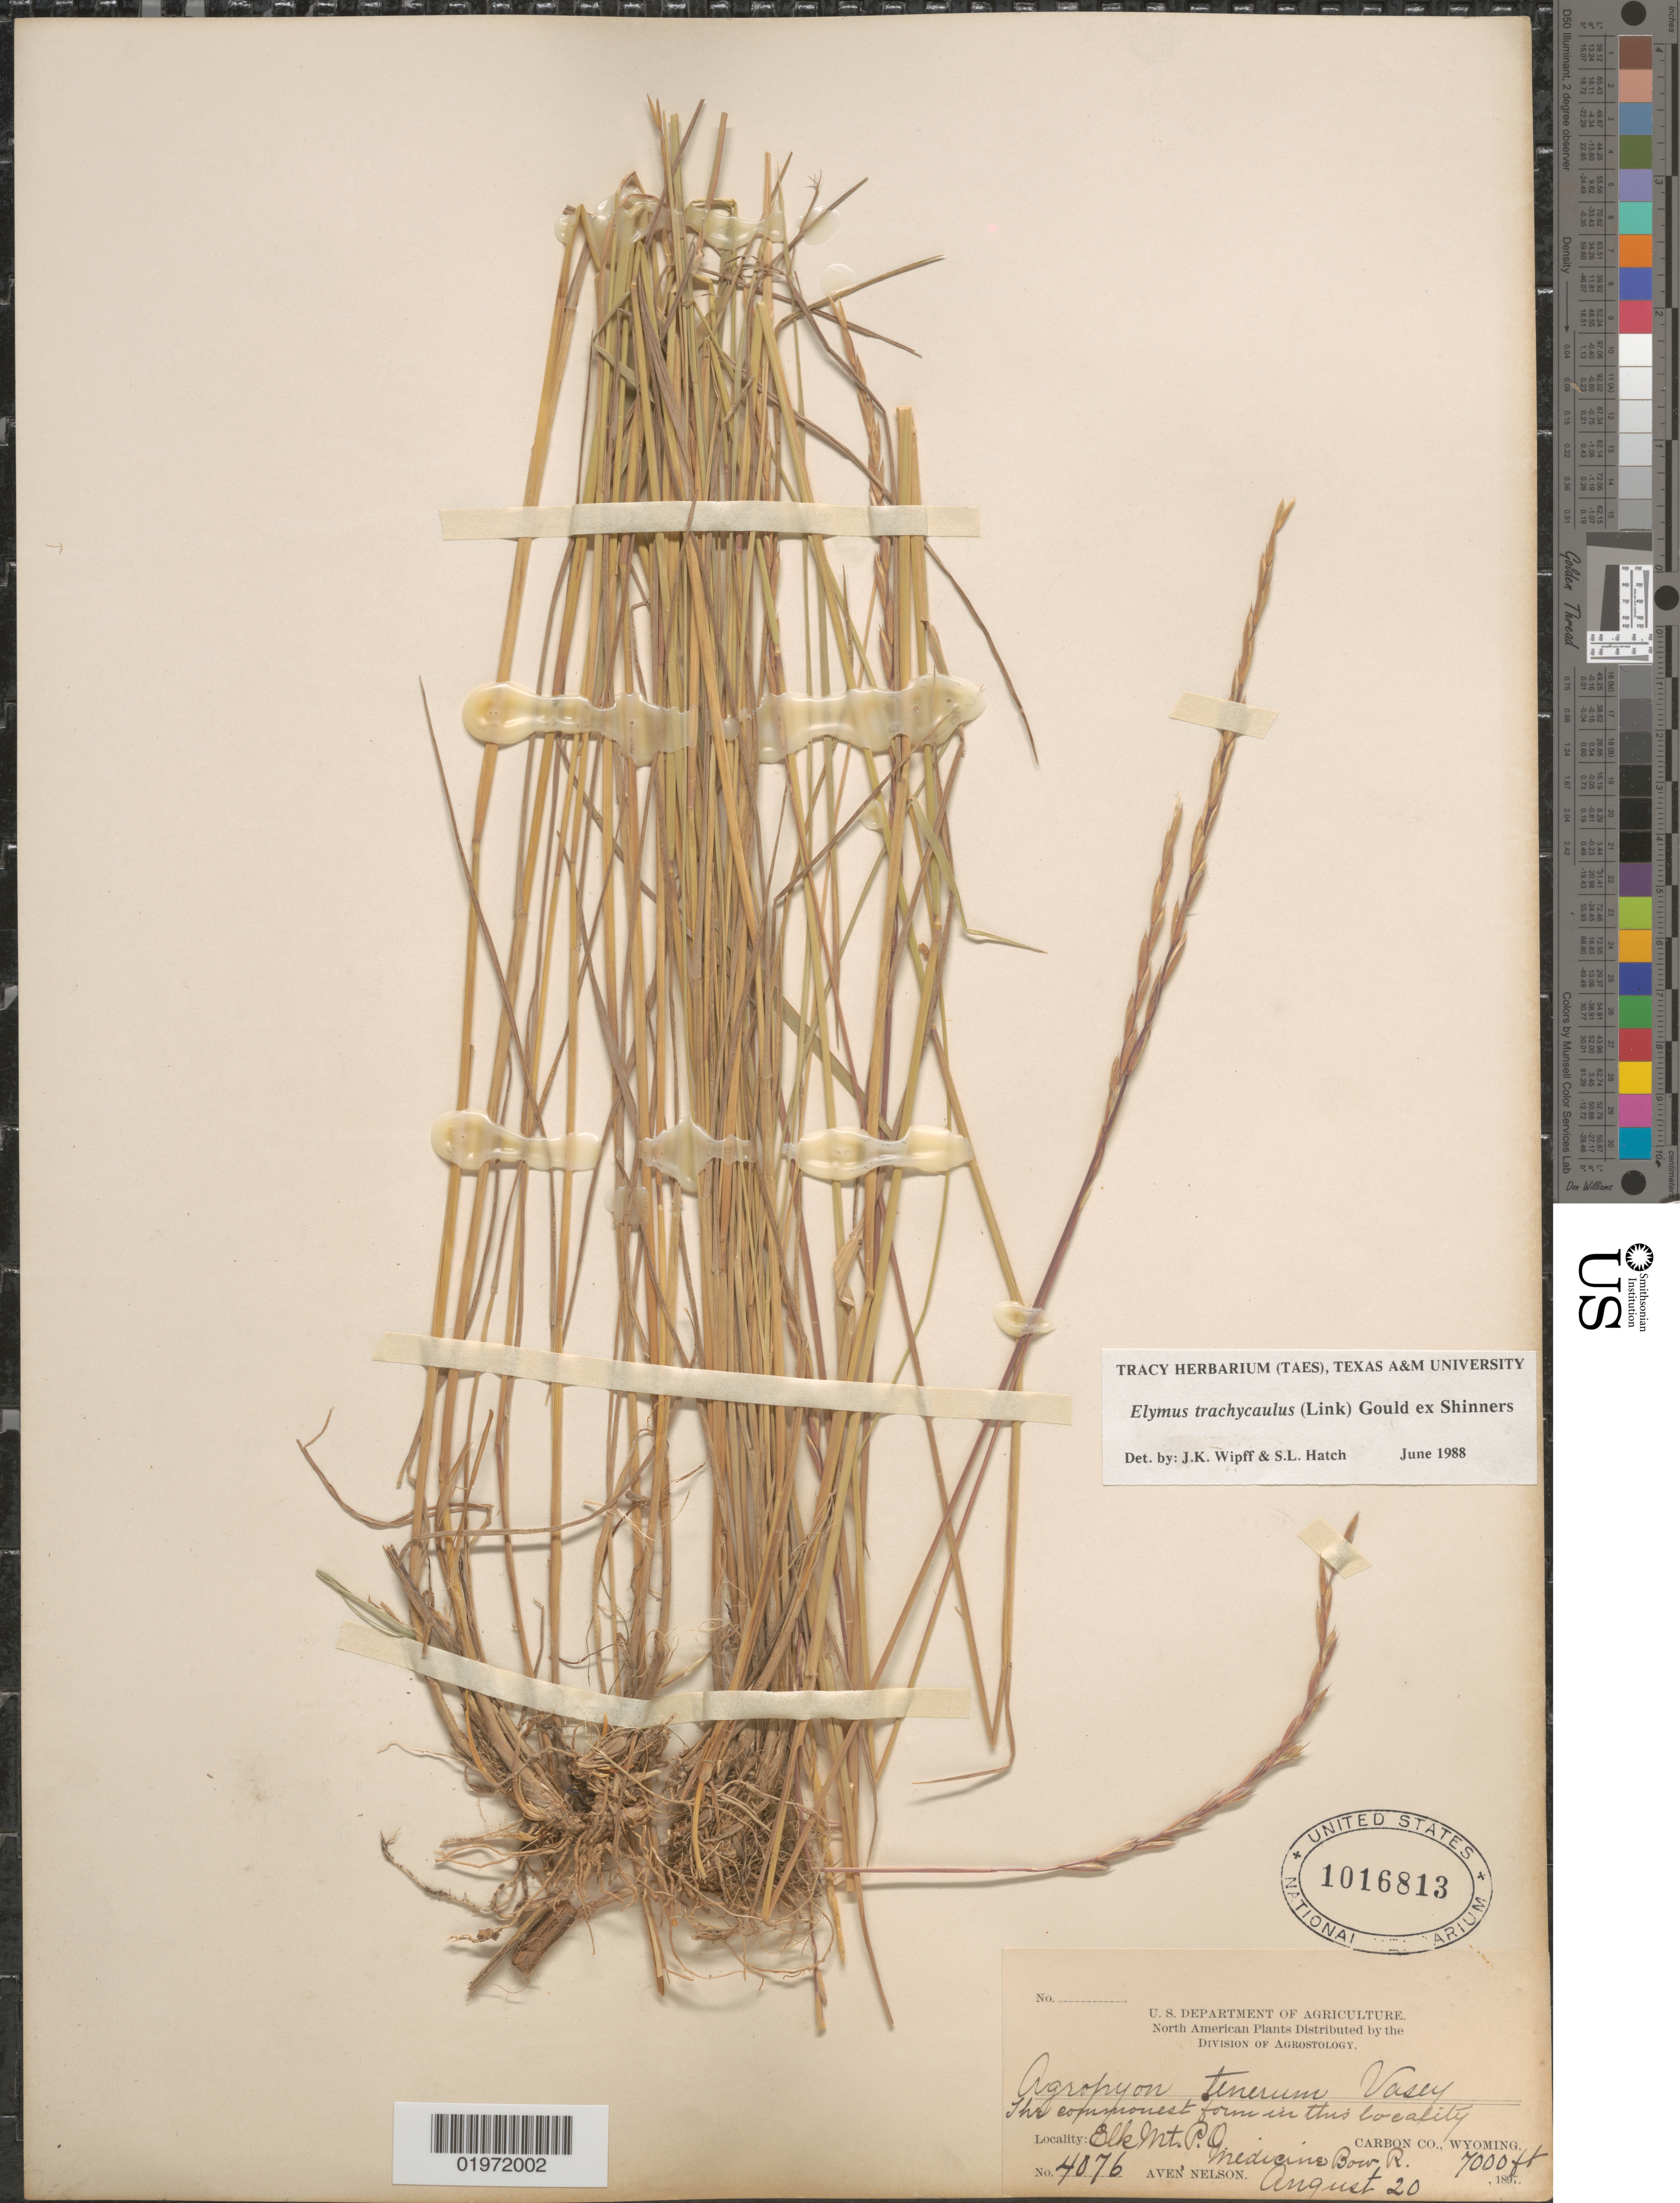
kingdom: Plantae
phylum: Tracheophyta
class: Liliopsida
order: Poales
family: Poaceae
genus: Elymus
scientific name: Elymus trachycaulus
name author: (Link) Gould ex Shinners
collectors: A. Nelson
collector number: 4076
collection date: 1897-08-20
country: United States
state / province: Wyoming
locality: Elk Mt. P. O. Carbon Co. Medicine Bow R.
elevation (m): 2134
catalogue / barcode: US 1016813